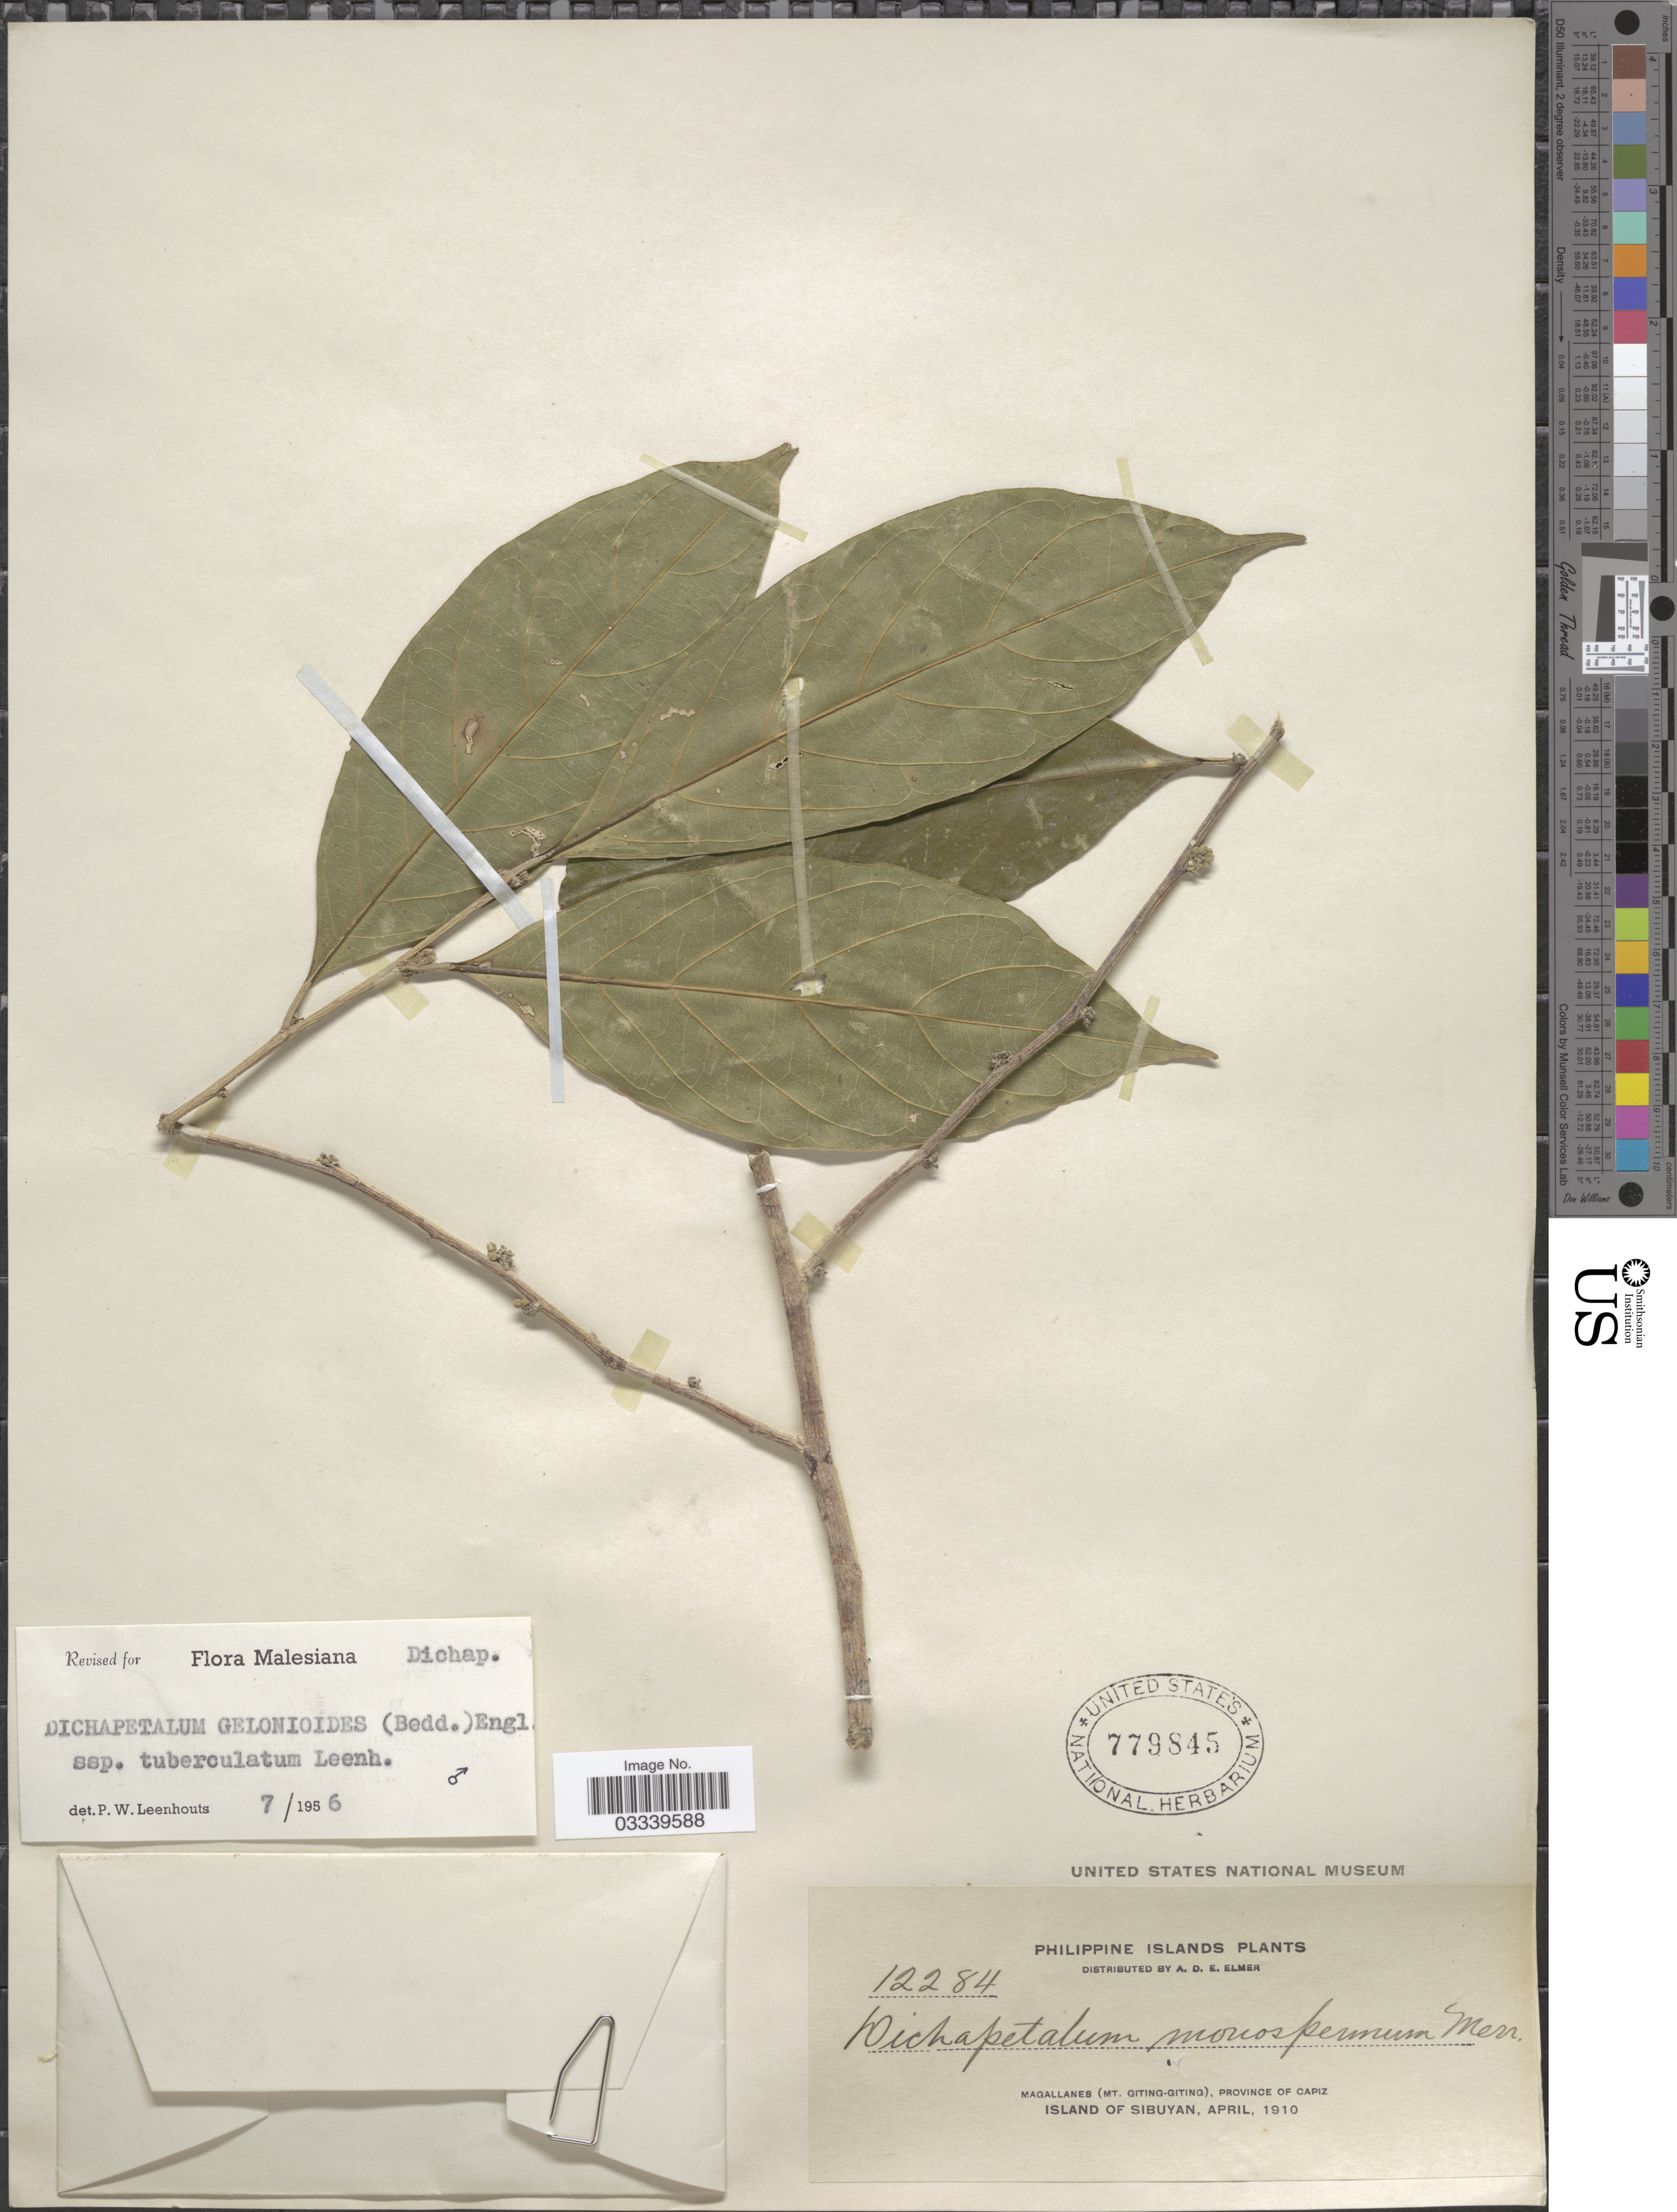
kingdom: Plantae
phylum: Tracheophyta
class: Magnoliopsida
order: Malpighiales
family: Dichapetalaceae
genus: Dichapetalum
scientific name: Dichapetalum gelonioides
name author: (Roxb.) Engl.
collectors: A. D. E. Elmer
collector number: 12284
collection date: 1910-04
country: Philippines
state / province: Western Visayas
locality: Philippine Islands. Magallanes (Mt. Giting-Giting), province of Capiz. Island of Sibuyan.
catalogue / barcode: US 779845